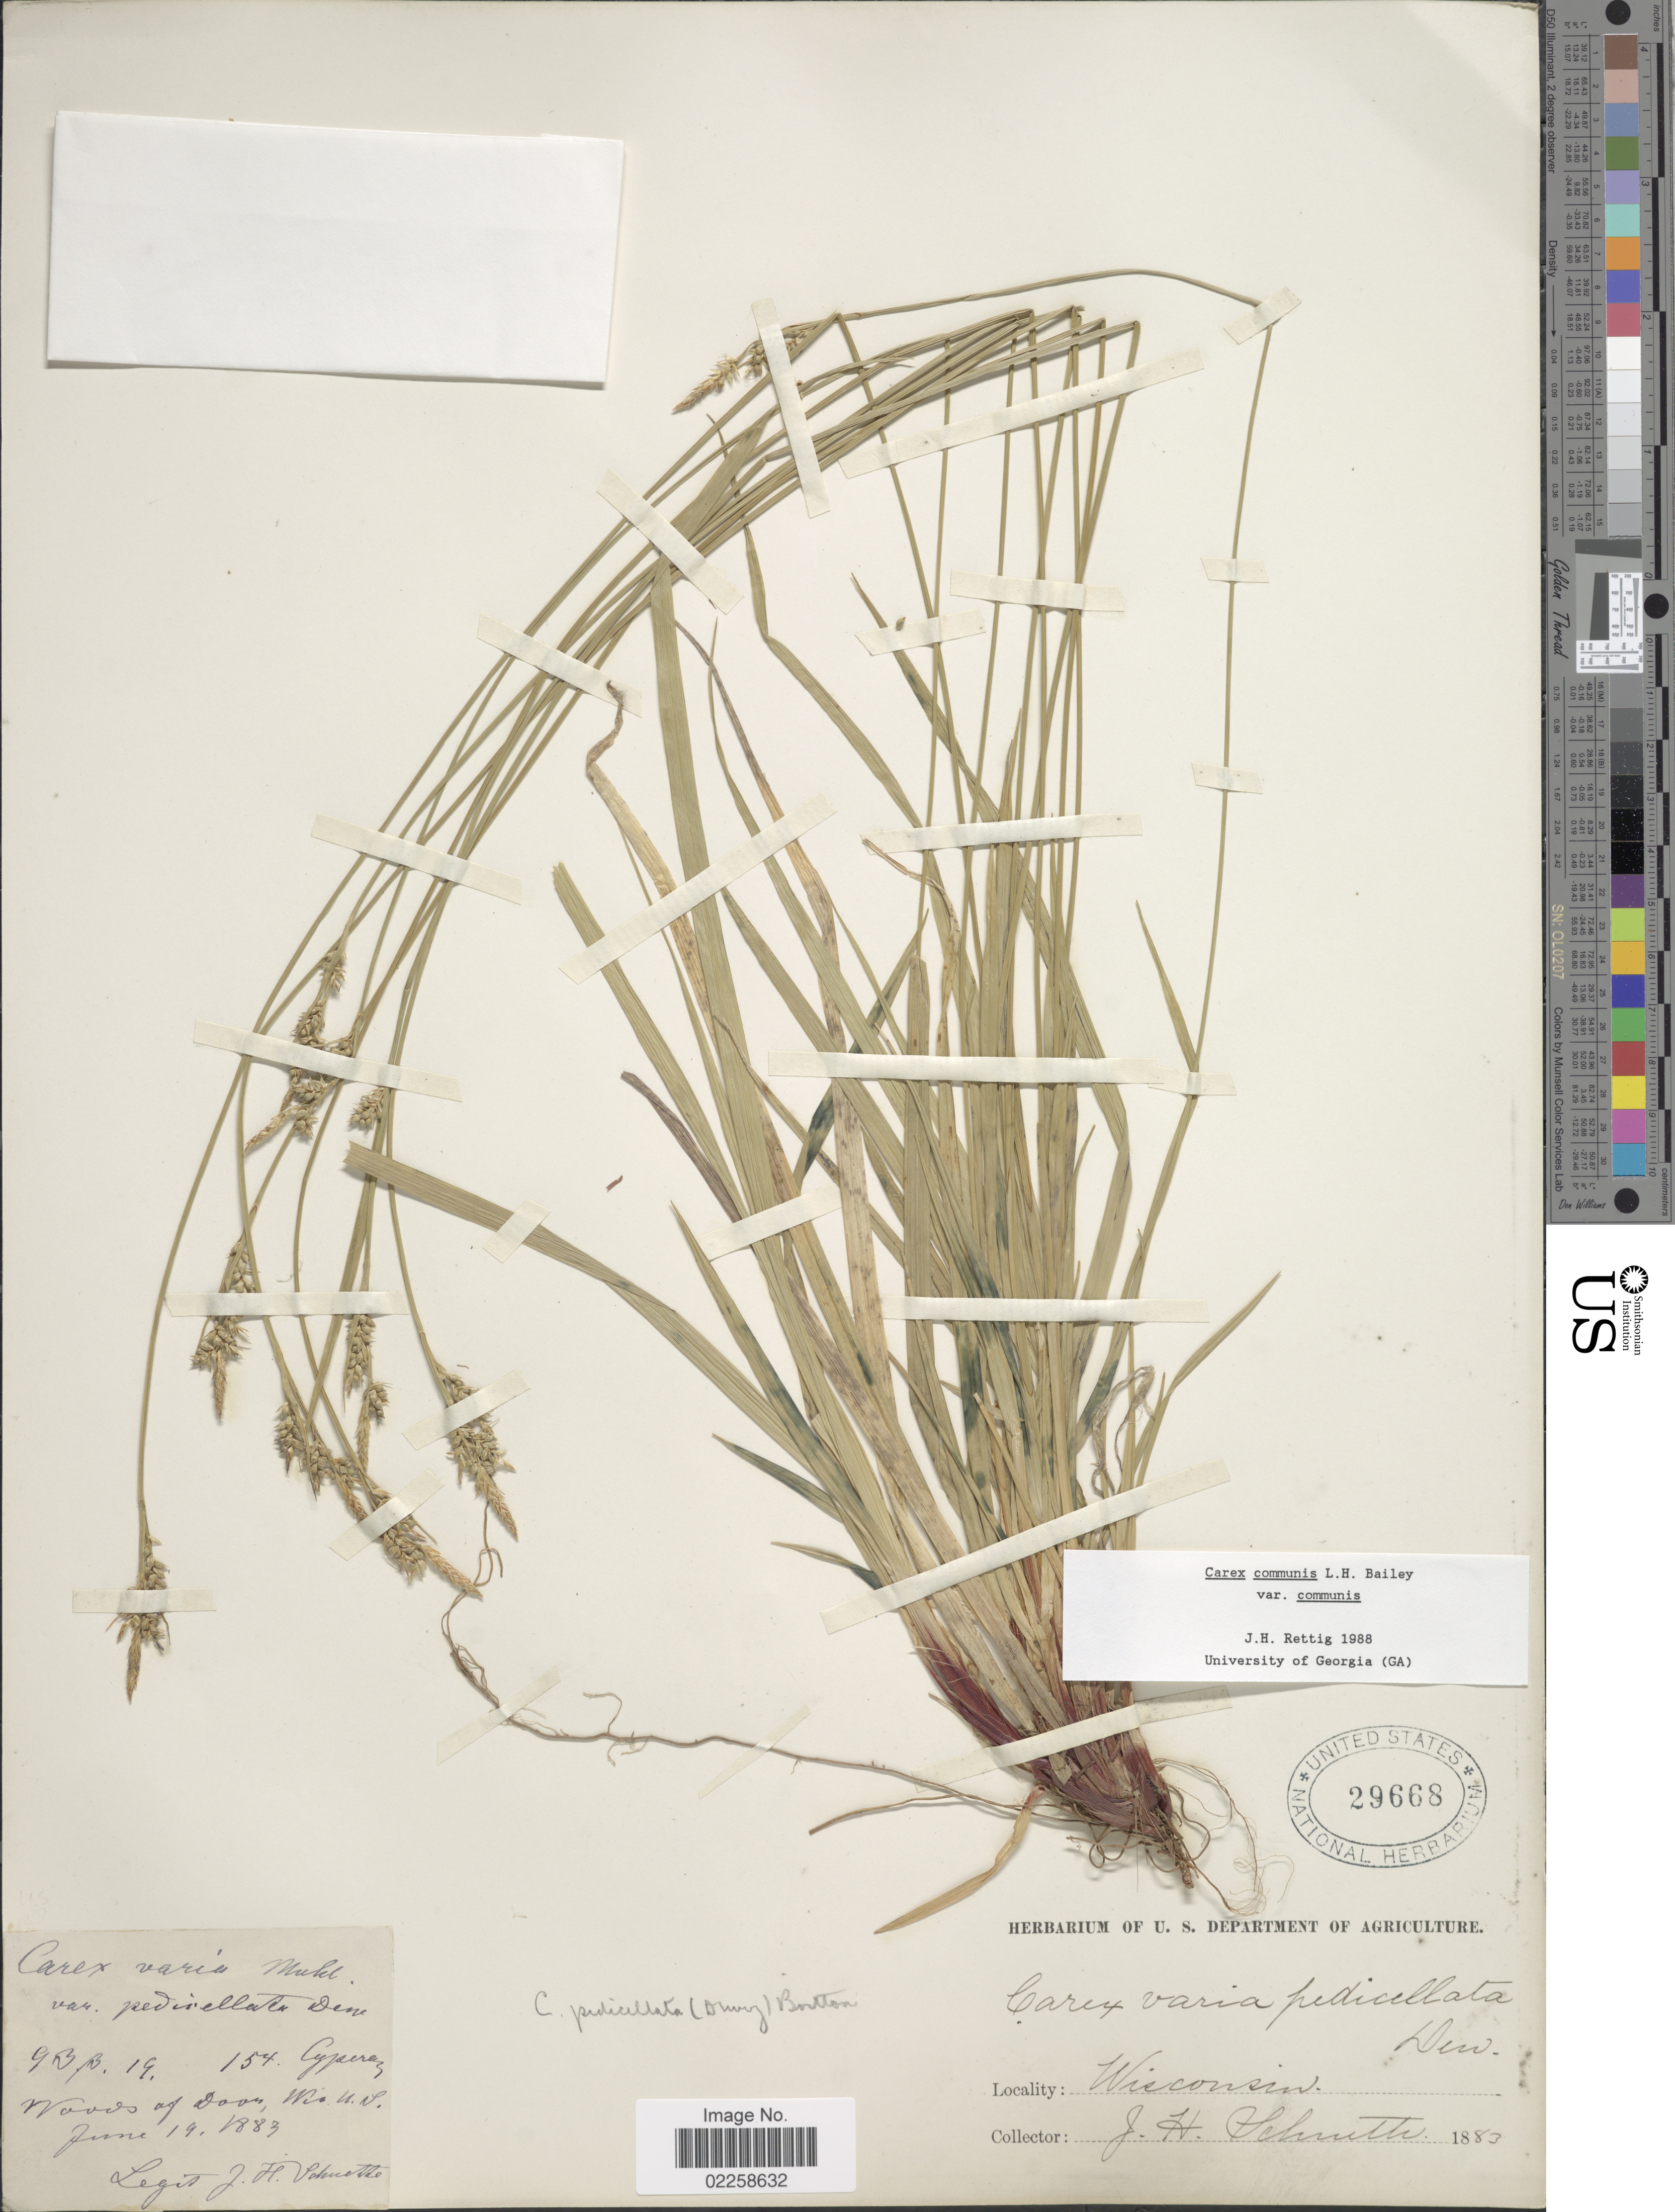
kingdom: Plantae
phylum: Tracheophyta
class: Liliopsida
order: Poales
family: Cyperaceae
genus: Carex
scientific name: Carex communis var. communis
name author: L.H. Bailey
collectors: J. H. Schuette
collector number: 154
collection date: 1883-06-19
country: United States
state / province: Wisconsin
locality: Woods of Door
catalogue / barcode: US 29668